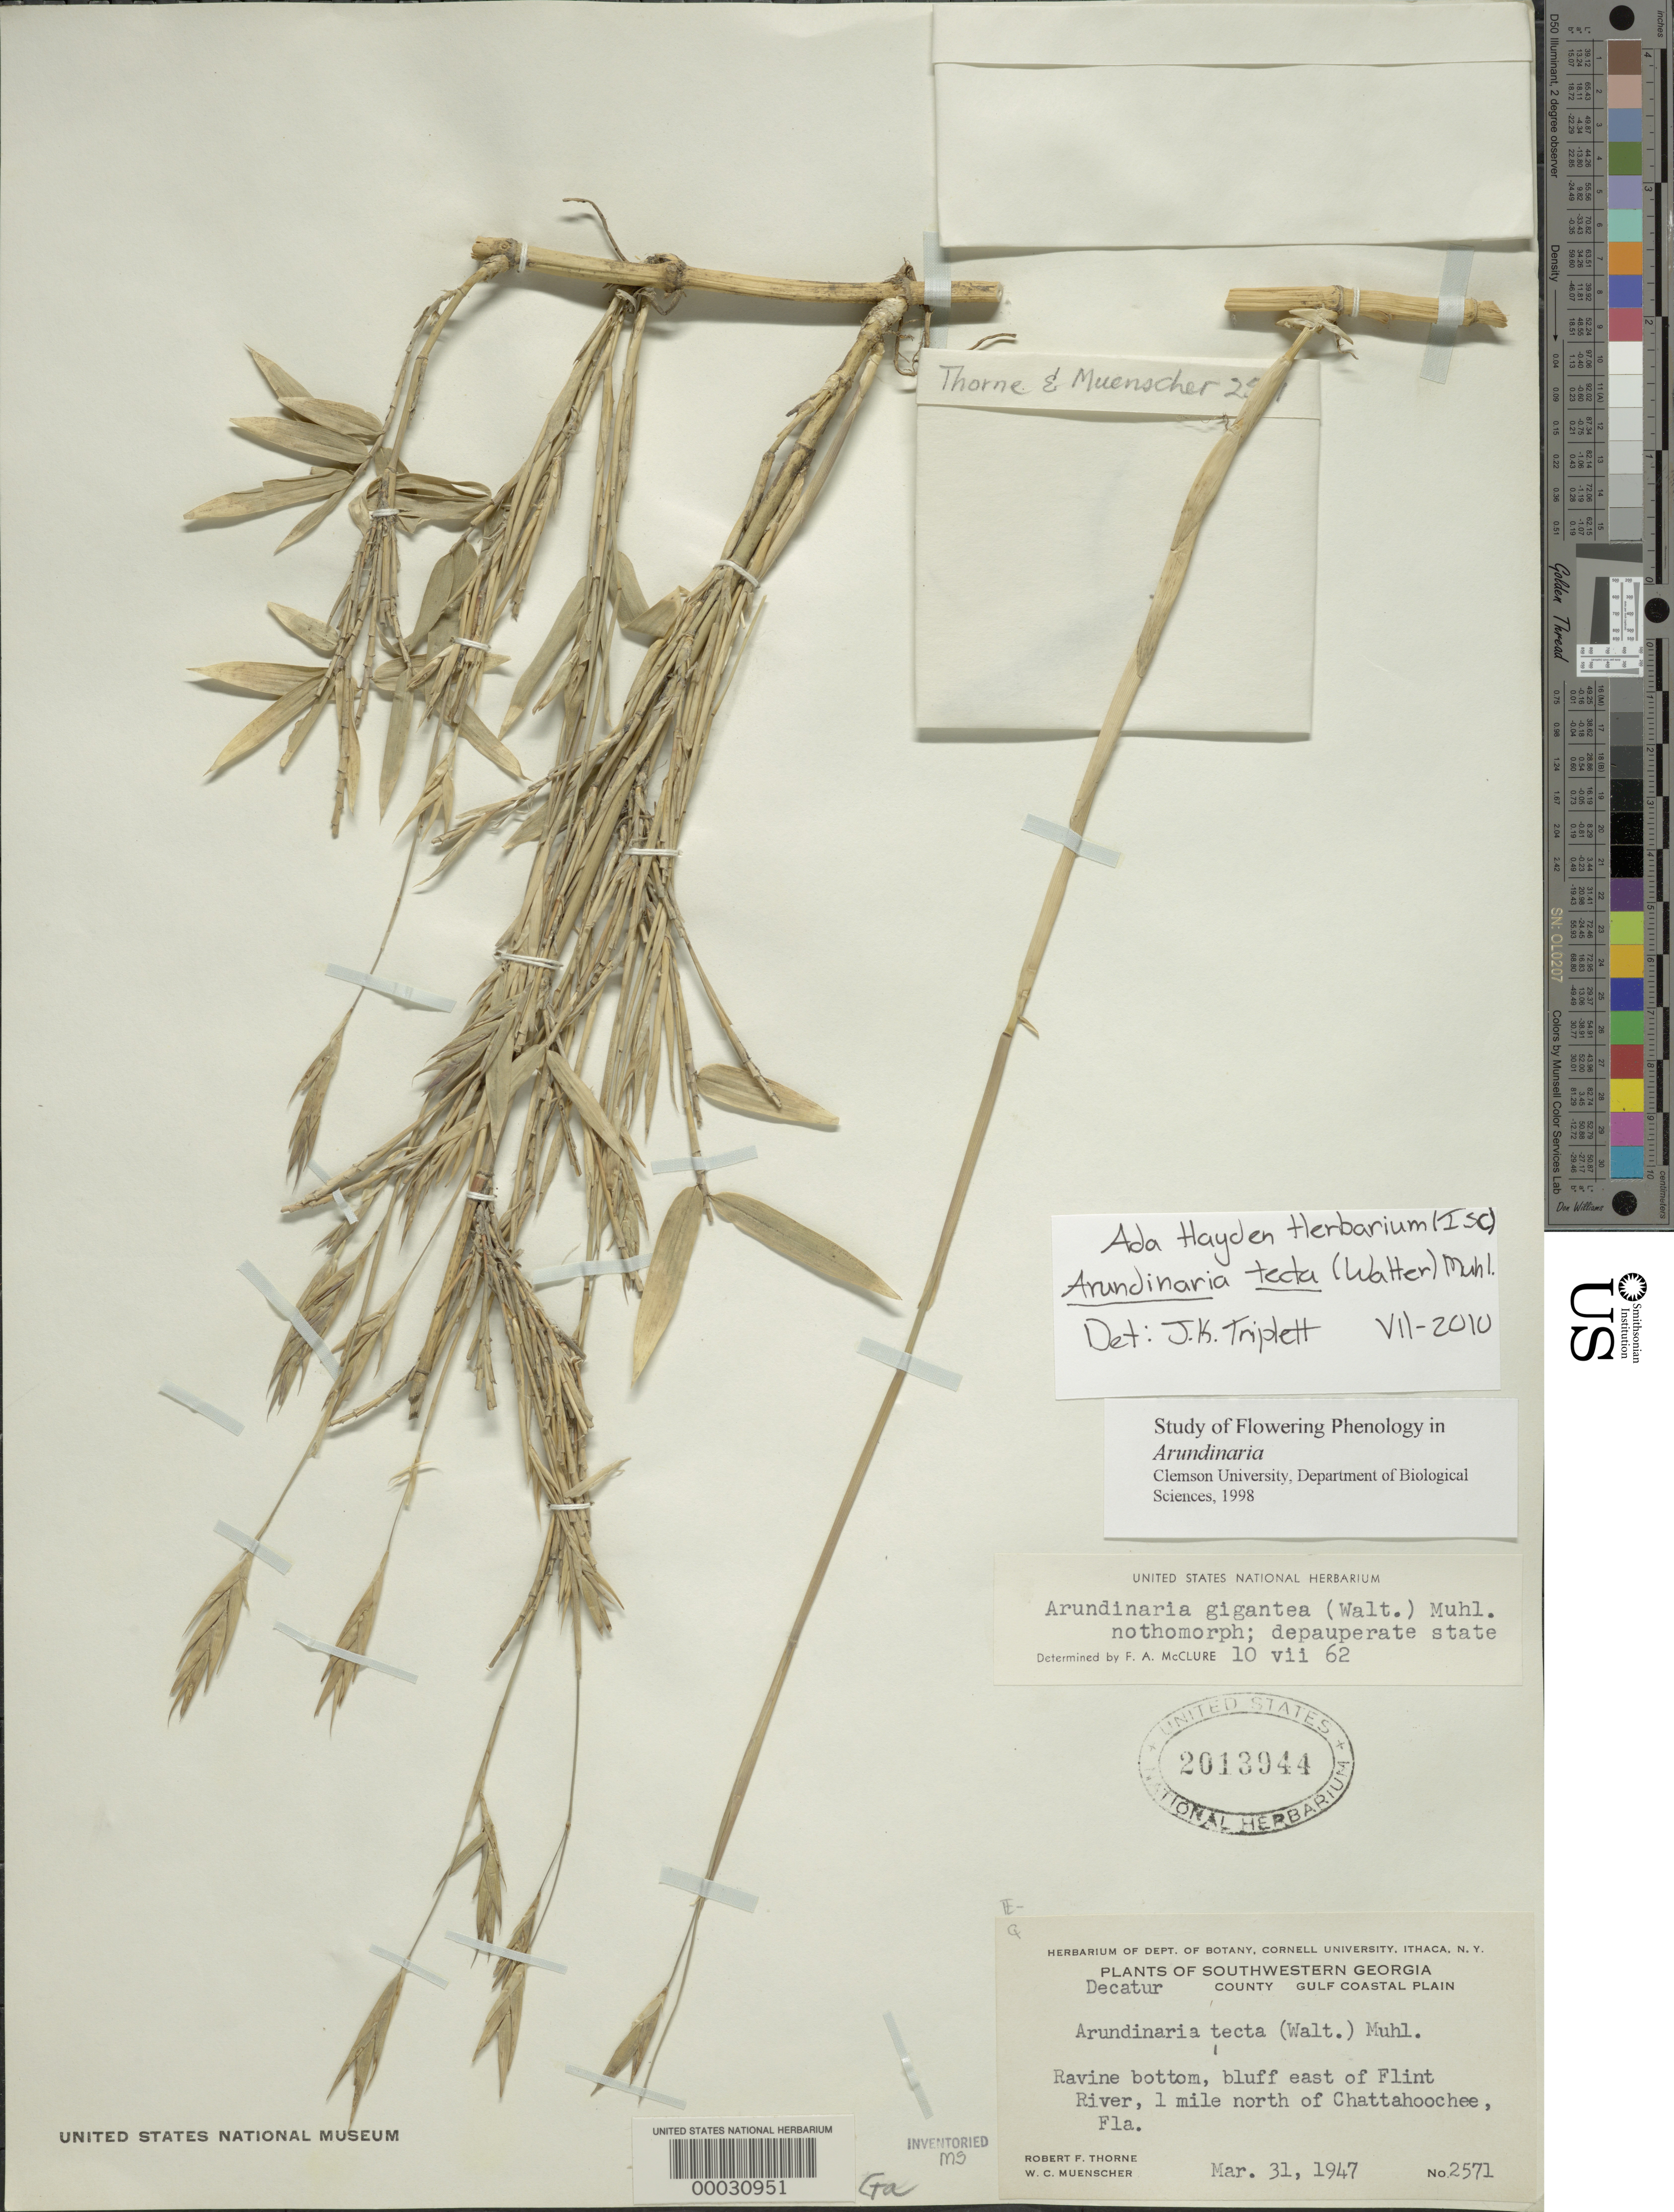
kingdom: Plantae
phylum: Tracheophyta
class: Liliopsida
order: Poales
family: Poaceae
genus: Arundinaria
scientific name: Arundinaria tecta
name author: (Walter) Muhl.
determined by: Triplett, J. K.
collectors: R. F. Thorne & W. Muenscher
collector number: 2571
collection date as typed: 31 Mar 1947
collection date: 1947-03-31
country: United States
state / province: Georgia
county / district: Decatur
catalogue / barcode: US 2013944